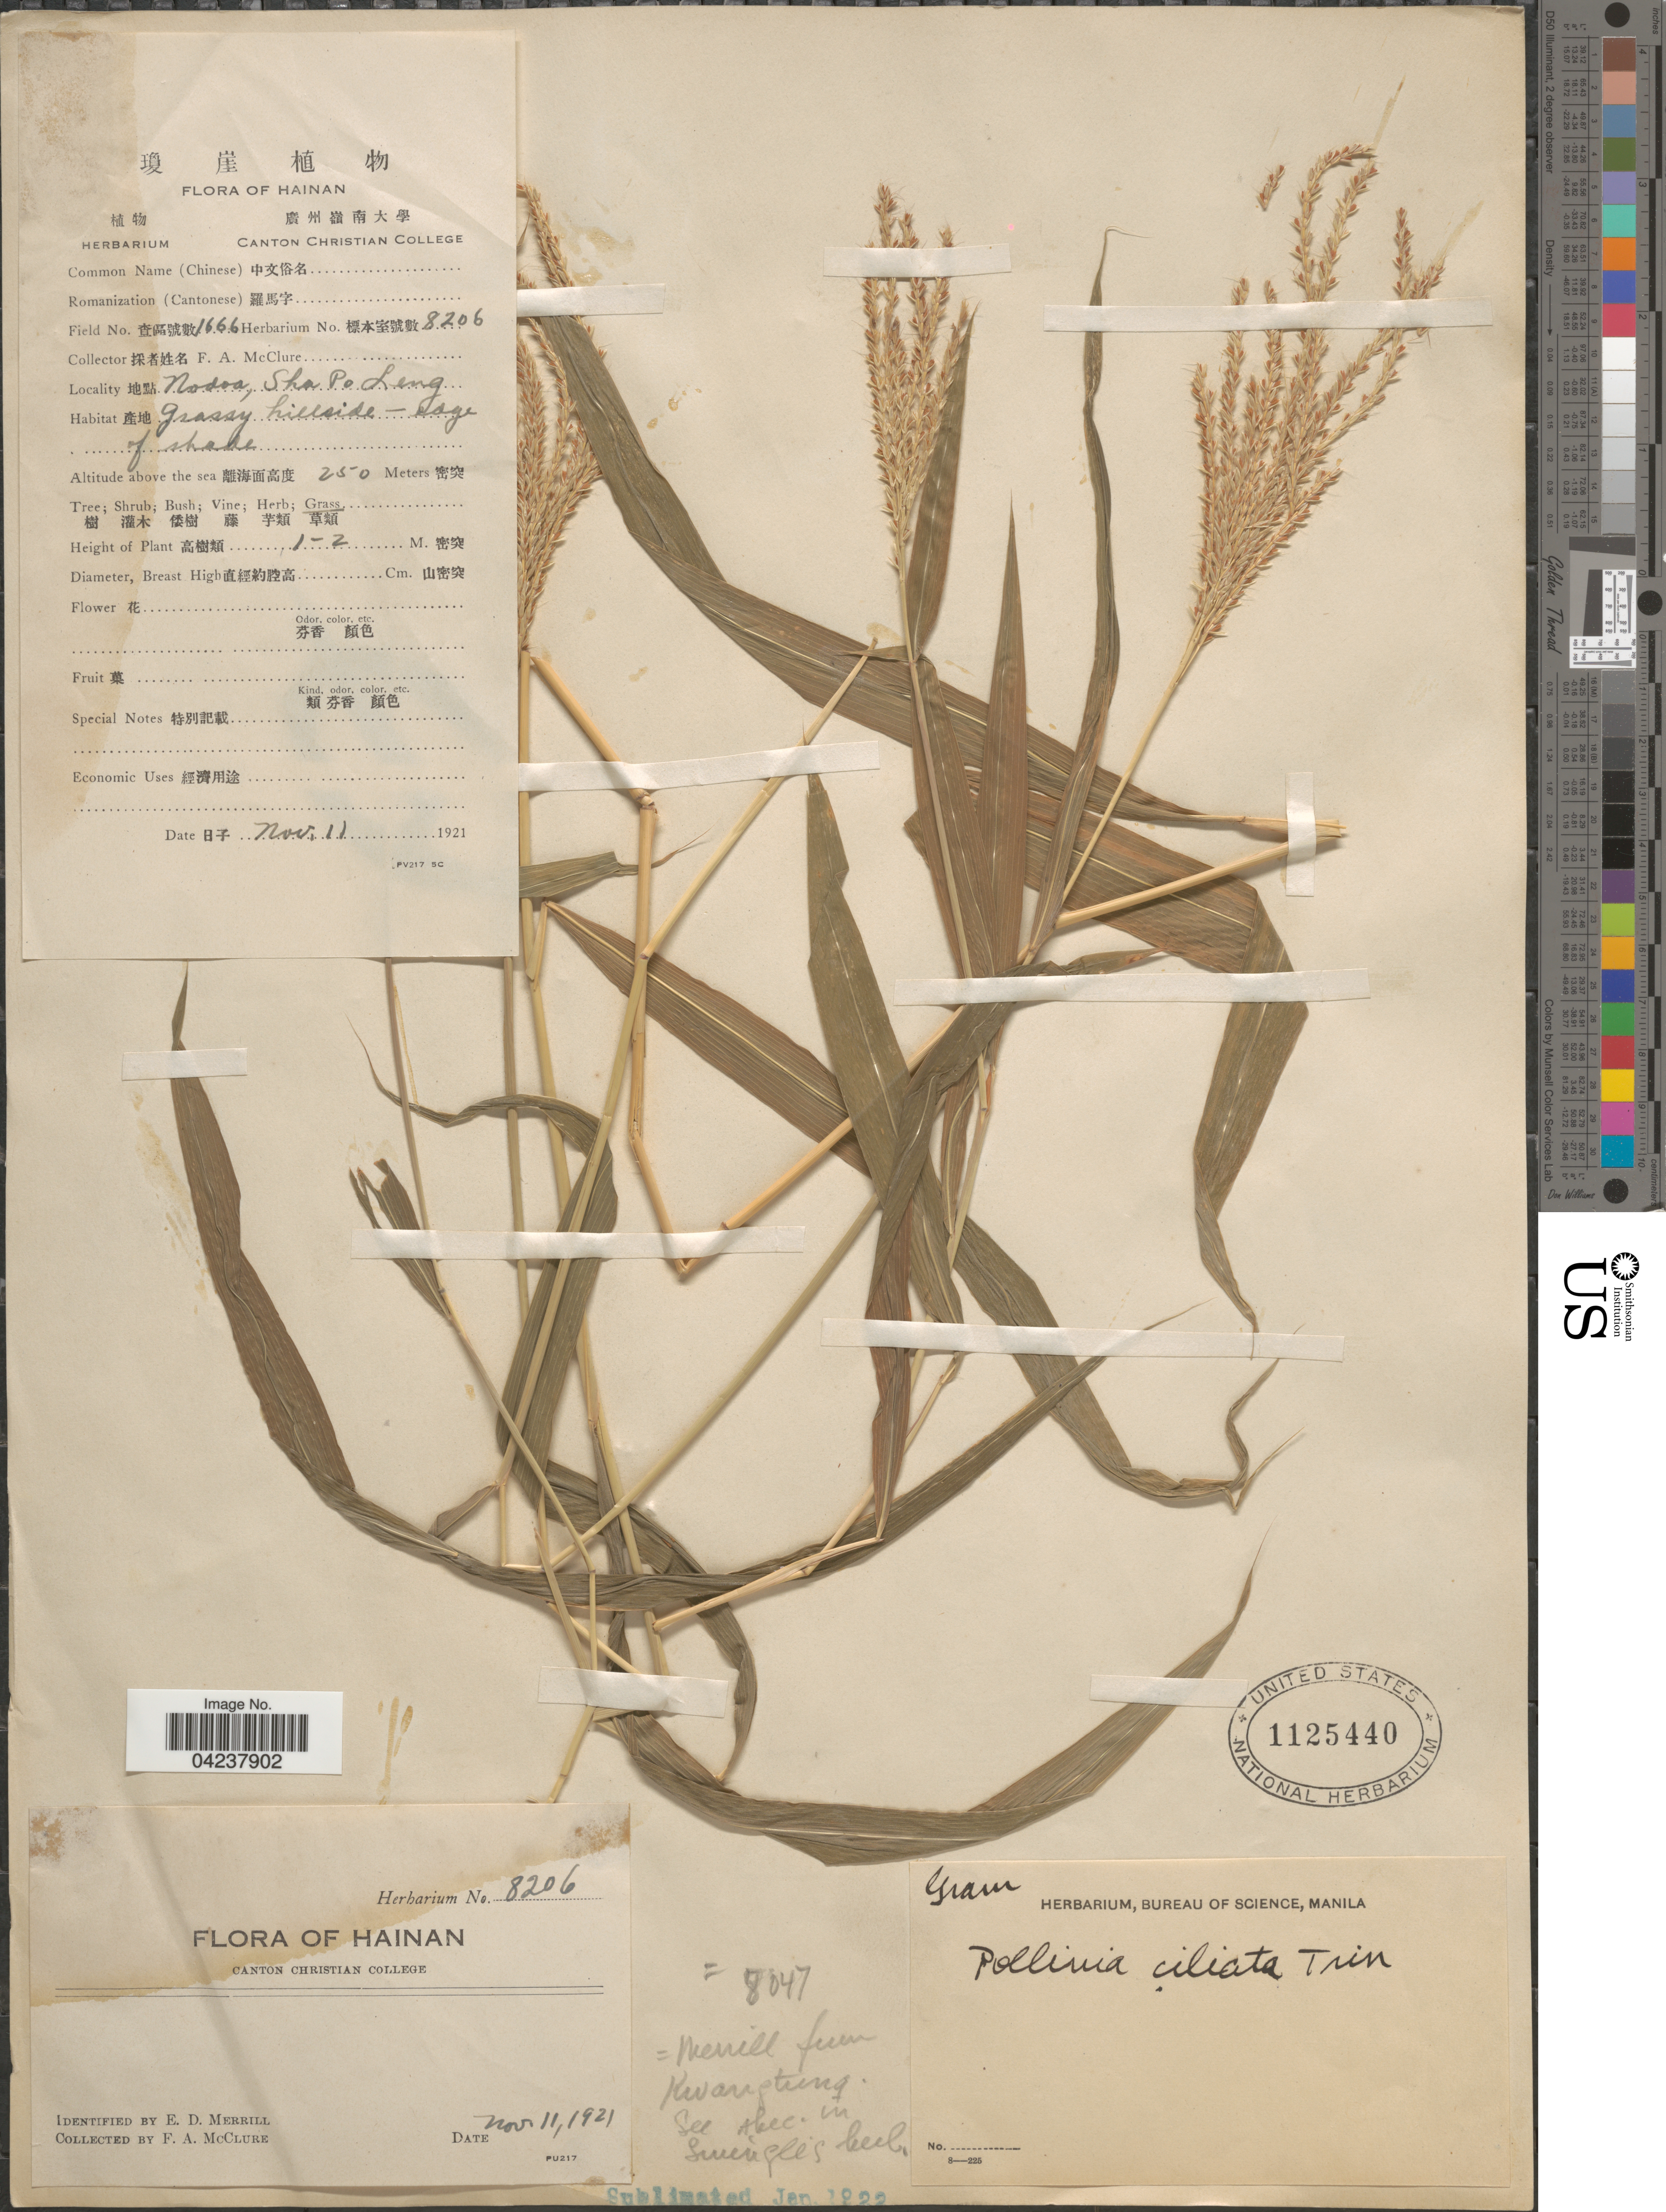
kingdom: Plantae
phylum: Tracheophyta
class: Liliopsida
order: Poales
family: Poaceae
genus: Microstegium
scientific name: Microstegium fasciculatum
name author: (L.) Henr.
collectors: F. A. McClure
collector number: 8206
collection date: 1921-11-11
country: China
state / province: Hainan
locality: Nodoa, Sha Po Ling.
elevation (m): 250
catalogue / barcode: US 1125440